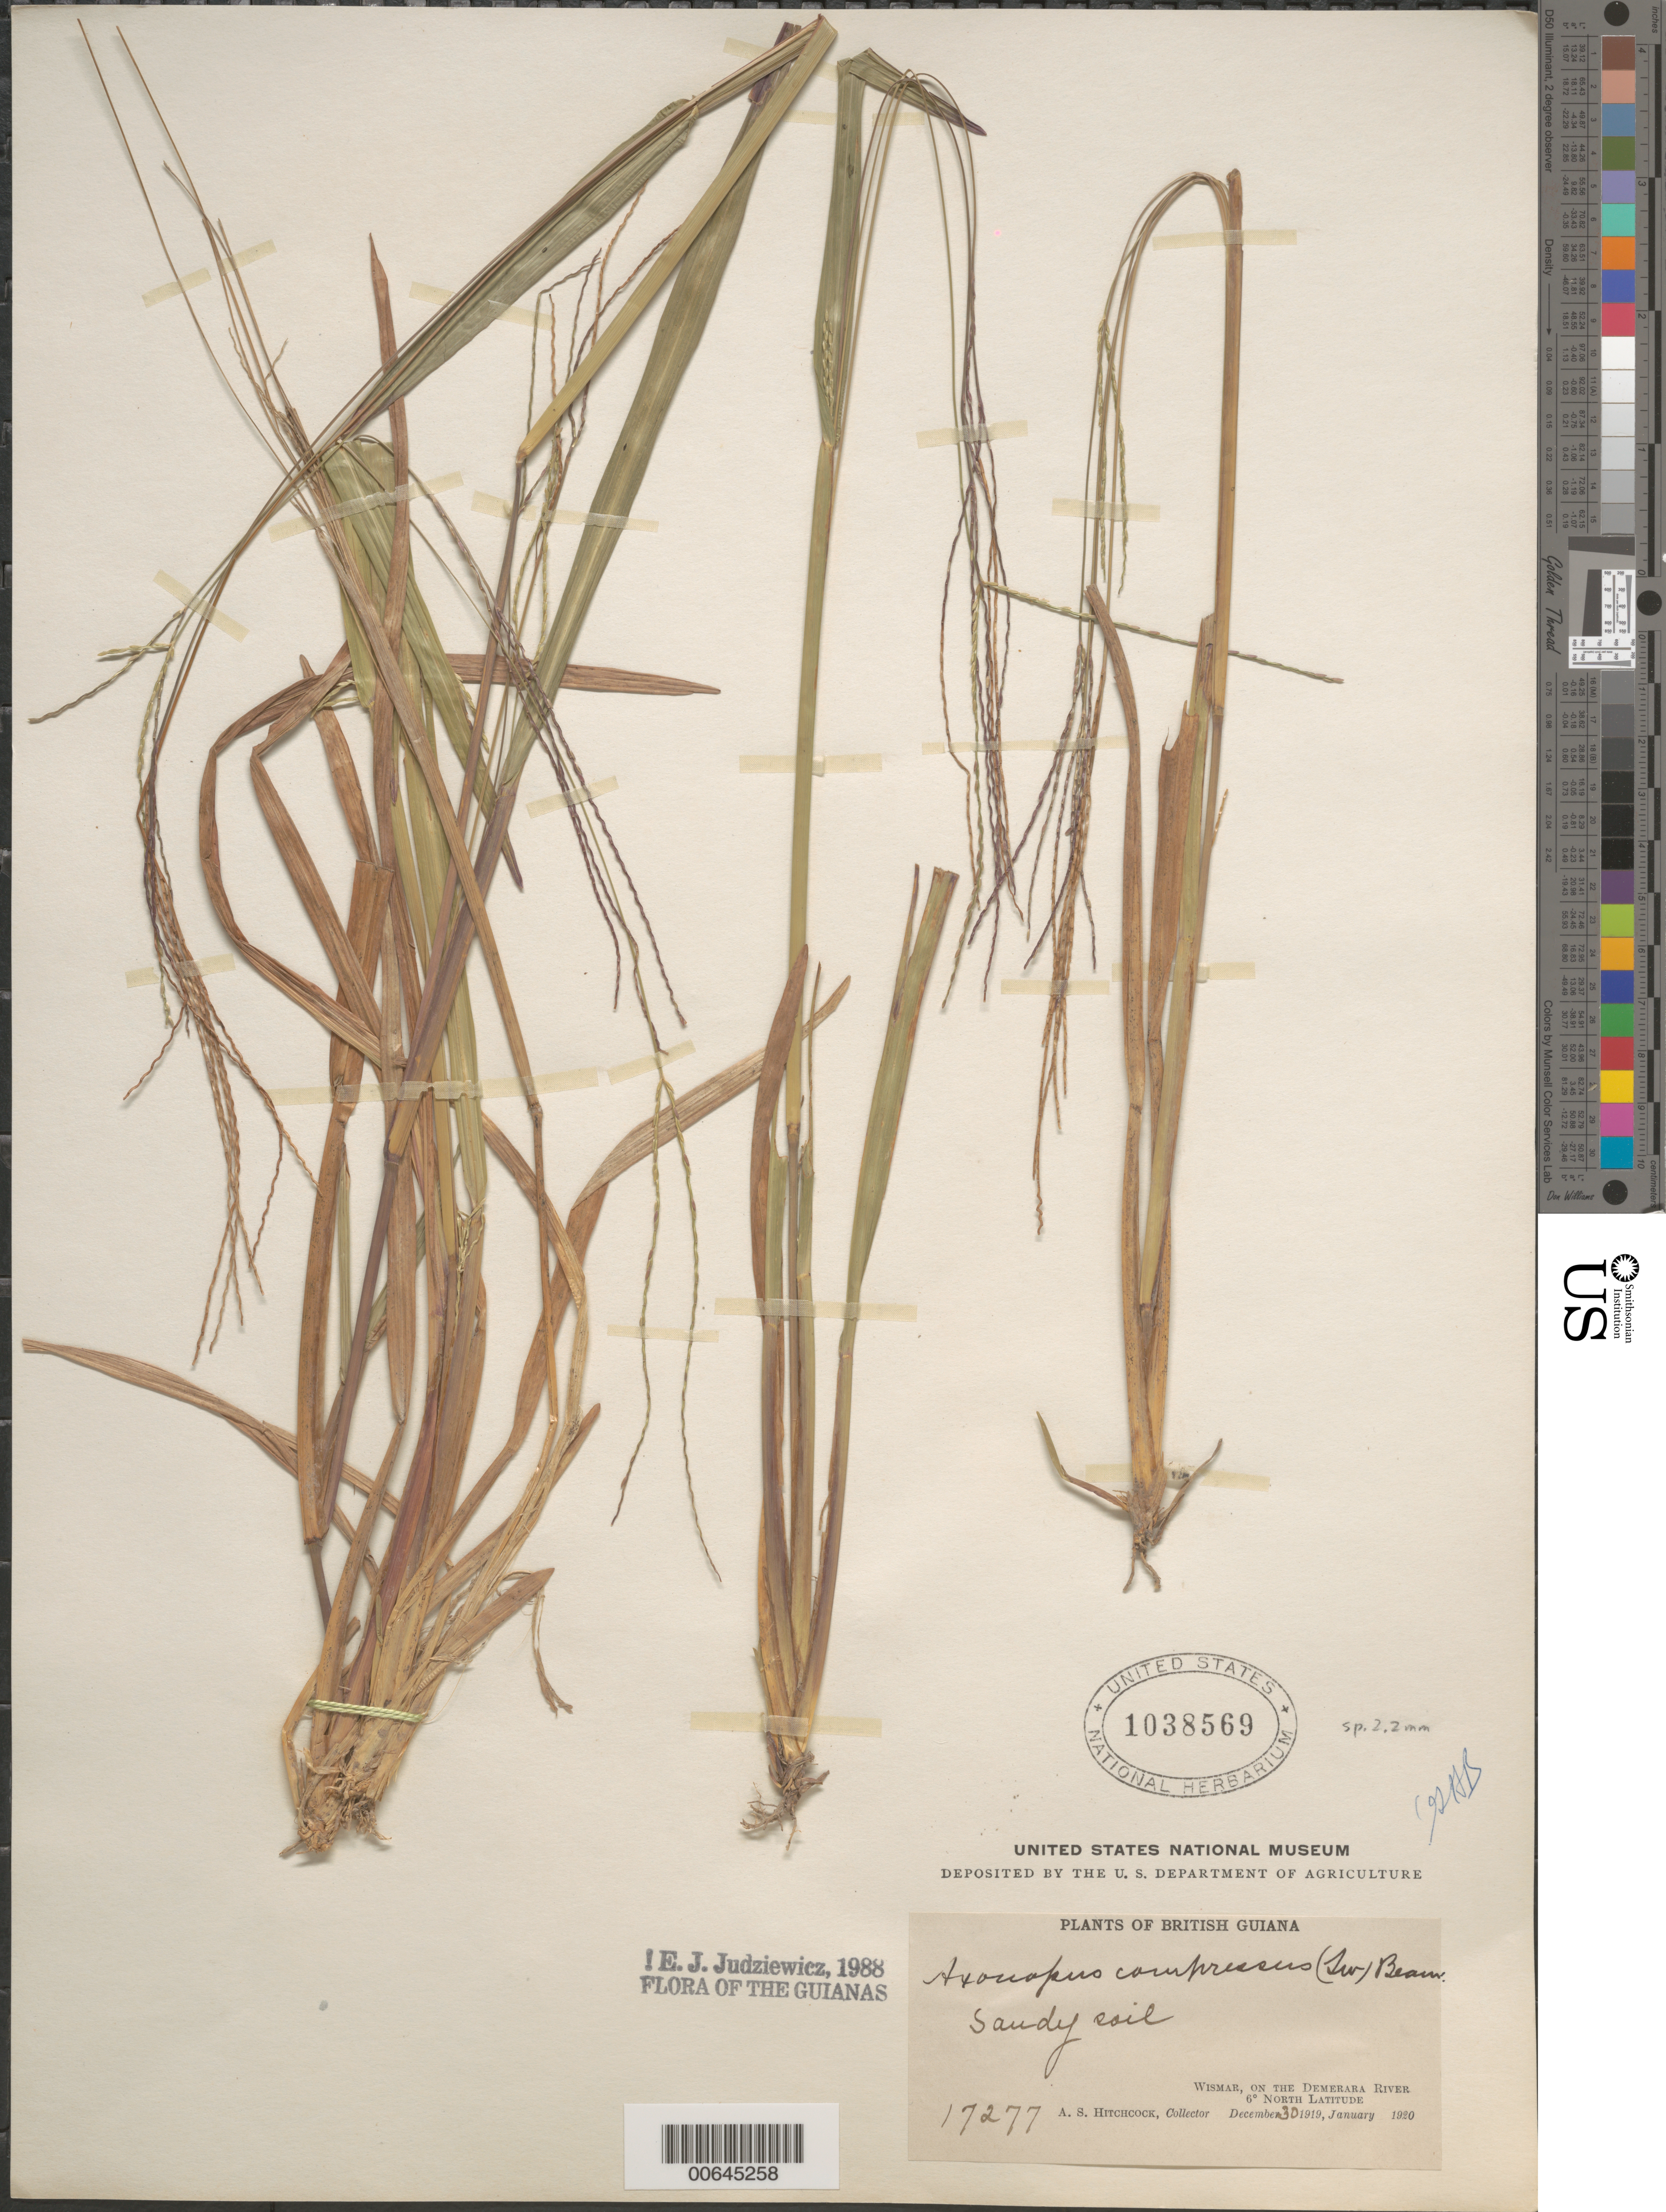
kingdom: Plantae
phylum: Tracheophyta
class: Liliopsida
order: Poales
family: Poaceae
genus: Axonopus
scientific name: Axonopus compressus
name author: (Sw.) P. Beauv.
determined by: Judziewicz, E. J.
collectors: A. S. Hitchcock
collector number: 17277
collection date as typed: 30-Dec-19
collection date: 1919-12-30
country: Guyana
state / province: U. Demerara-Berbice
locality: Wismar, on the Demerara River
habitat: Sandy soil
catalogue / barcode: US 1038569